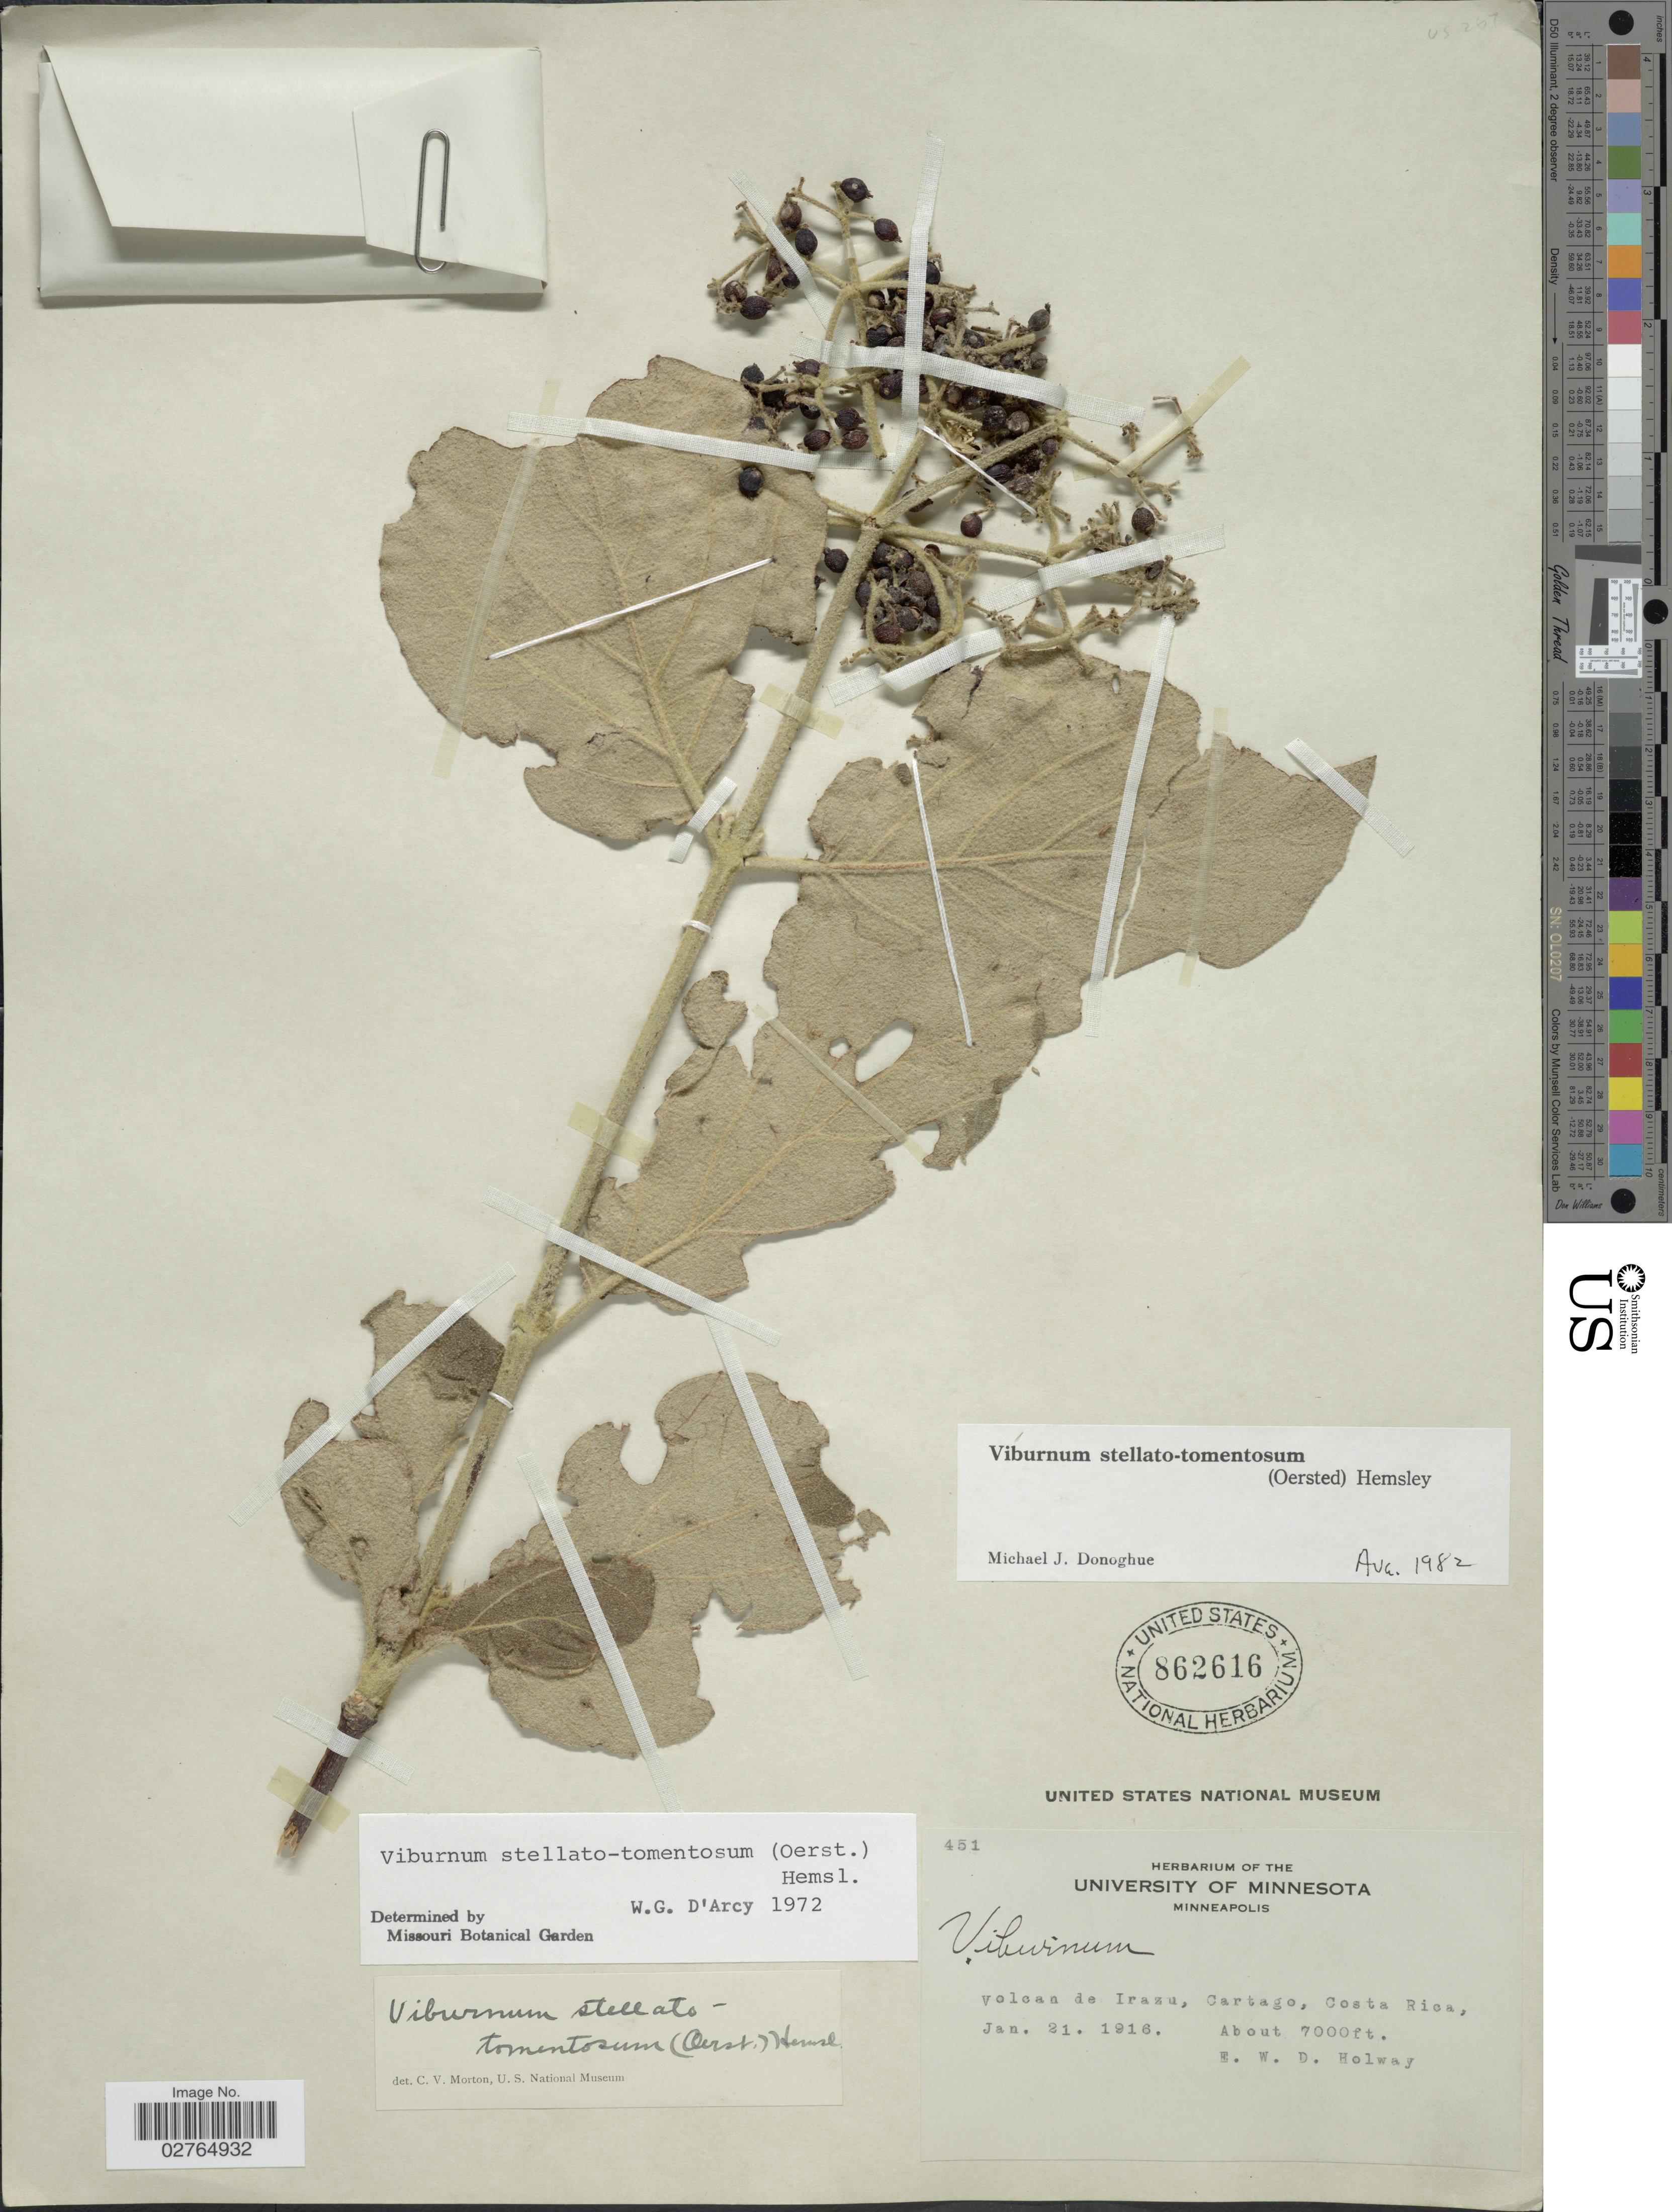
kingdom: Plantae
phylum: Tracheophyta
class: Magnoliopsida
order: Dipsacales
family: Viburnaceae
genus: Viburnum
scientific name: Viburnum stellatotomentosum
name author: (Oerst.) Hemsl.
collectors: E. W. D. Holway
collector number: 451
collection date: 1916-01-21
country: Costa Rica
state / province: Cartago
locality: Volcan de Irazu.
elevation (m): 2134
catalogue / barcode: US 862616